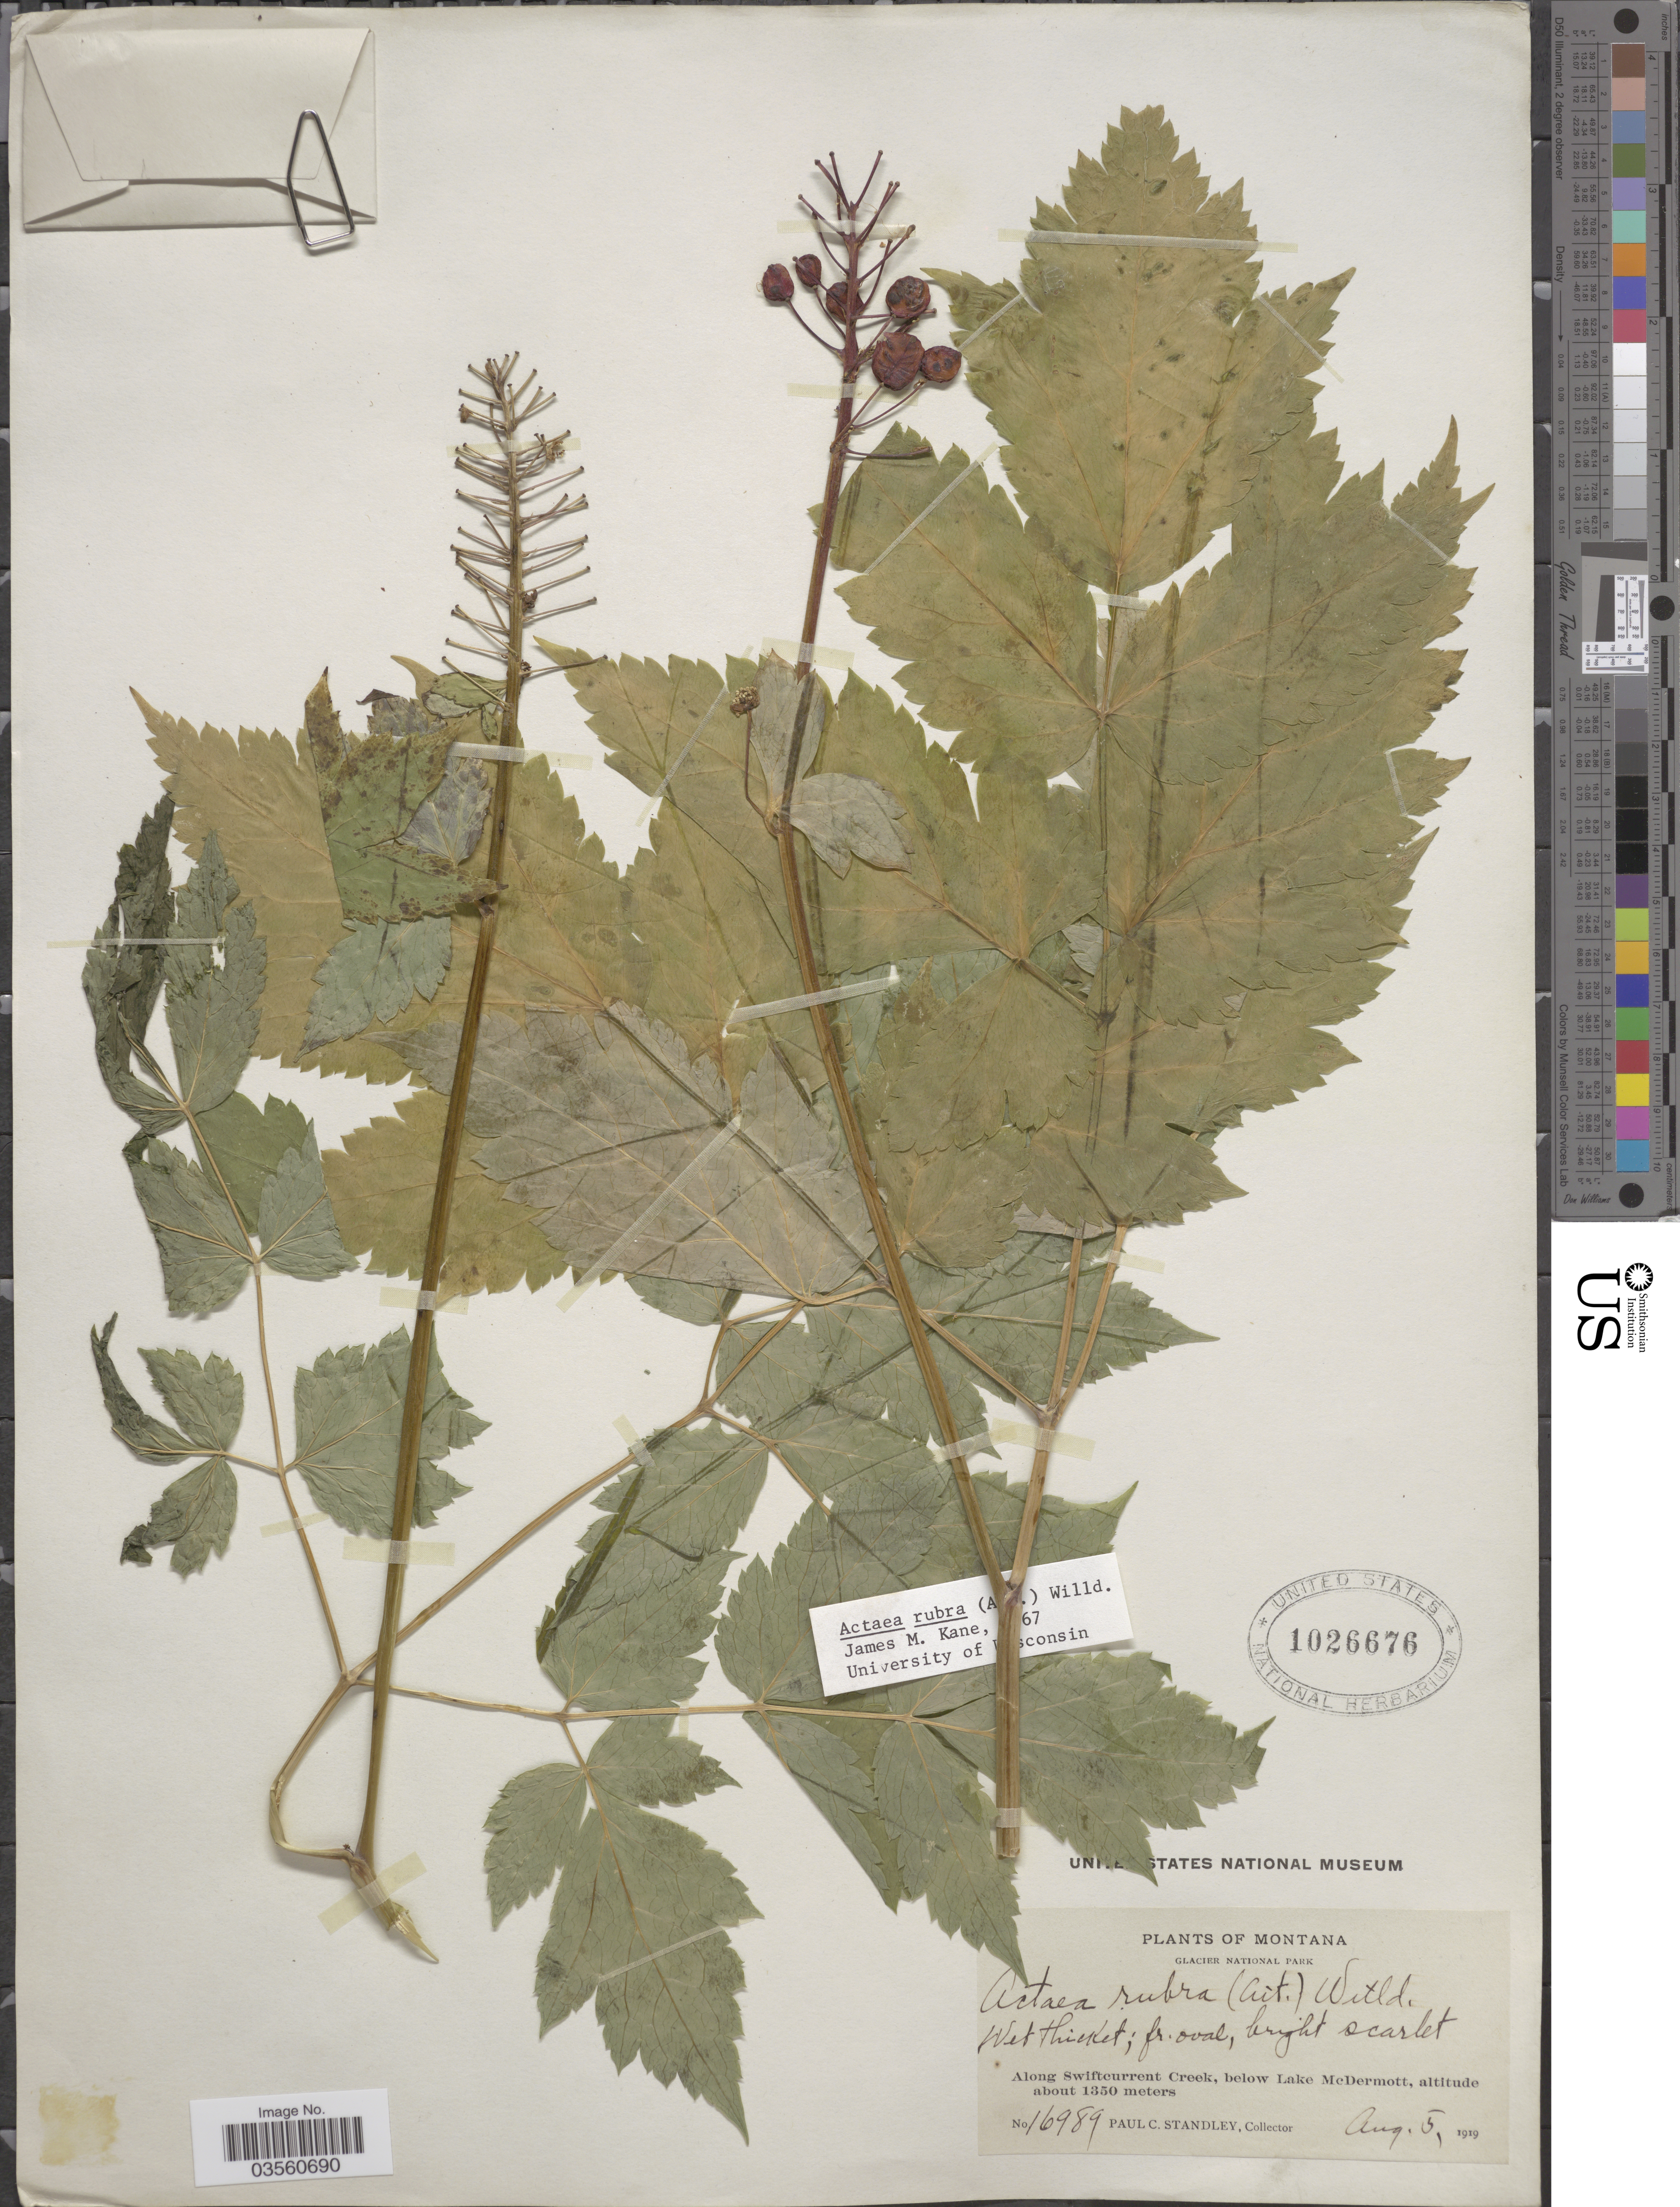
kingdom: Plantae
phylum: Tracheophyta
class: Magnoliopsida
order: Ranunculales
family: Ranunculaceae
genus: Actaea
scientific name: Actaea rubra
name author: (Aiton) Willd.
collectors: P. C. Standley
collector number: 16989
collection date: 1919-08-05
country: United States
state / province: Montana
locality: Glacier National Park. Along Swiftcurrent Creek, below Lake McDermott.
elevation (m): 1350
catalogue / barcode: US 1026676